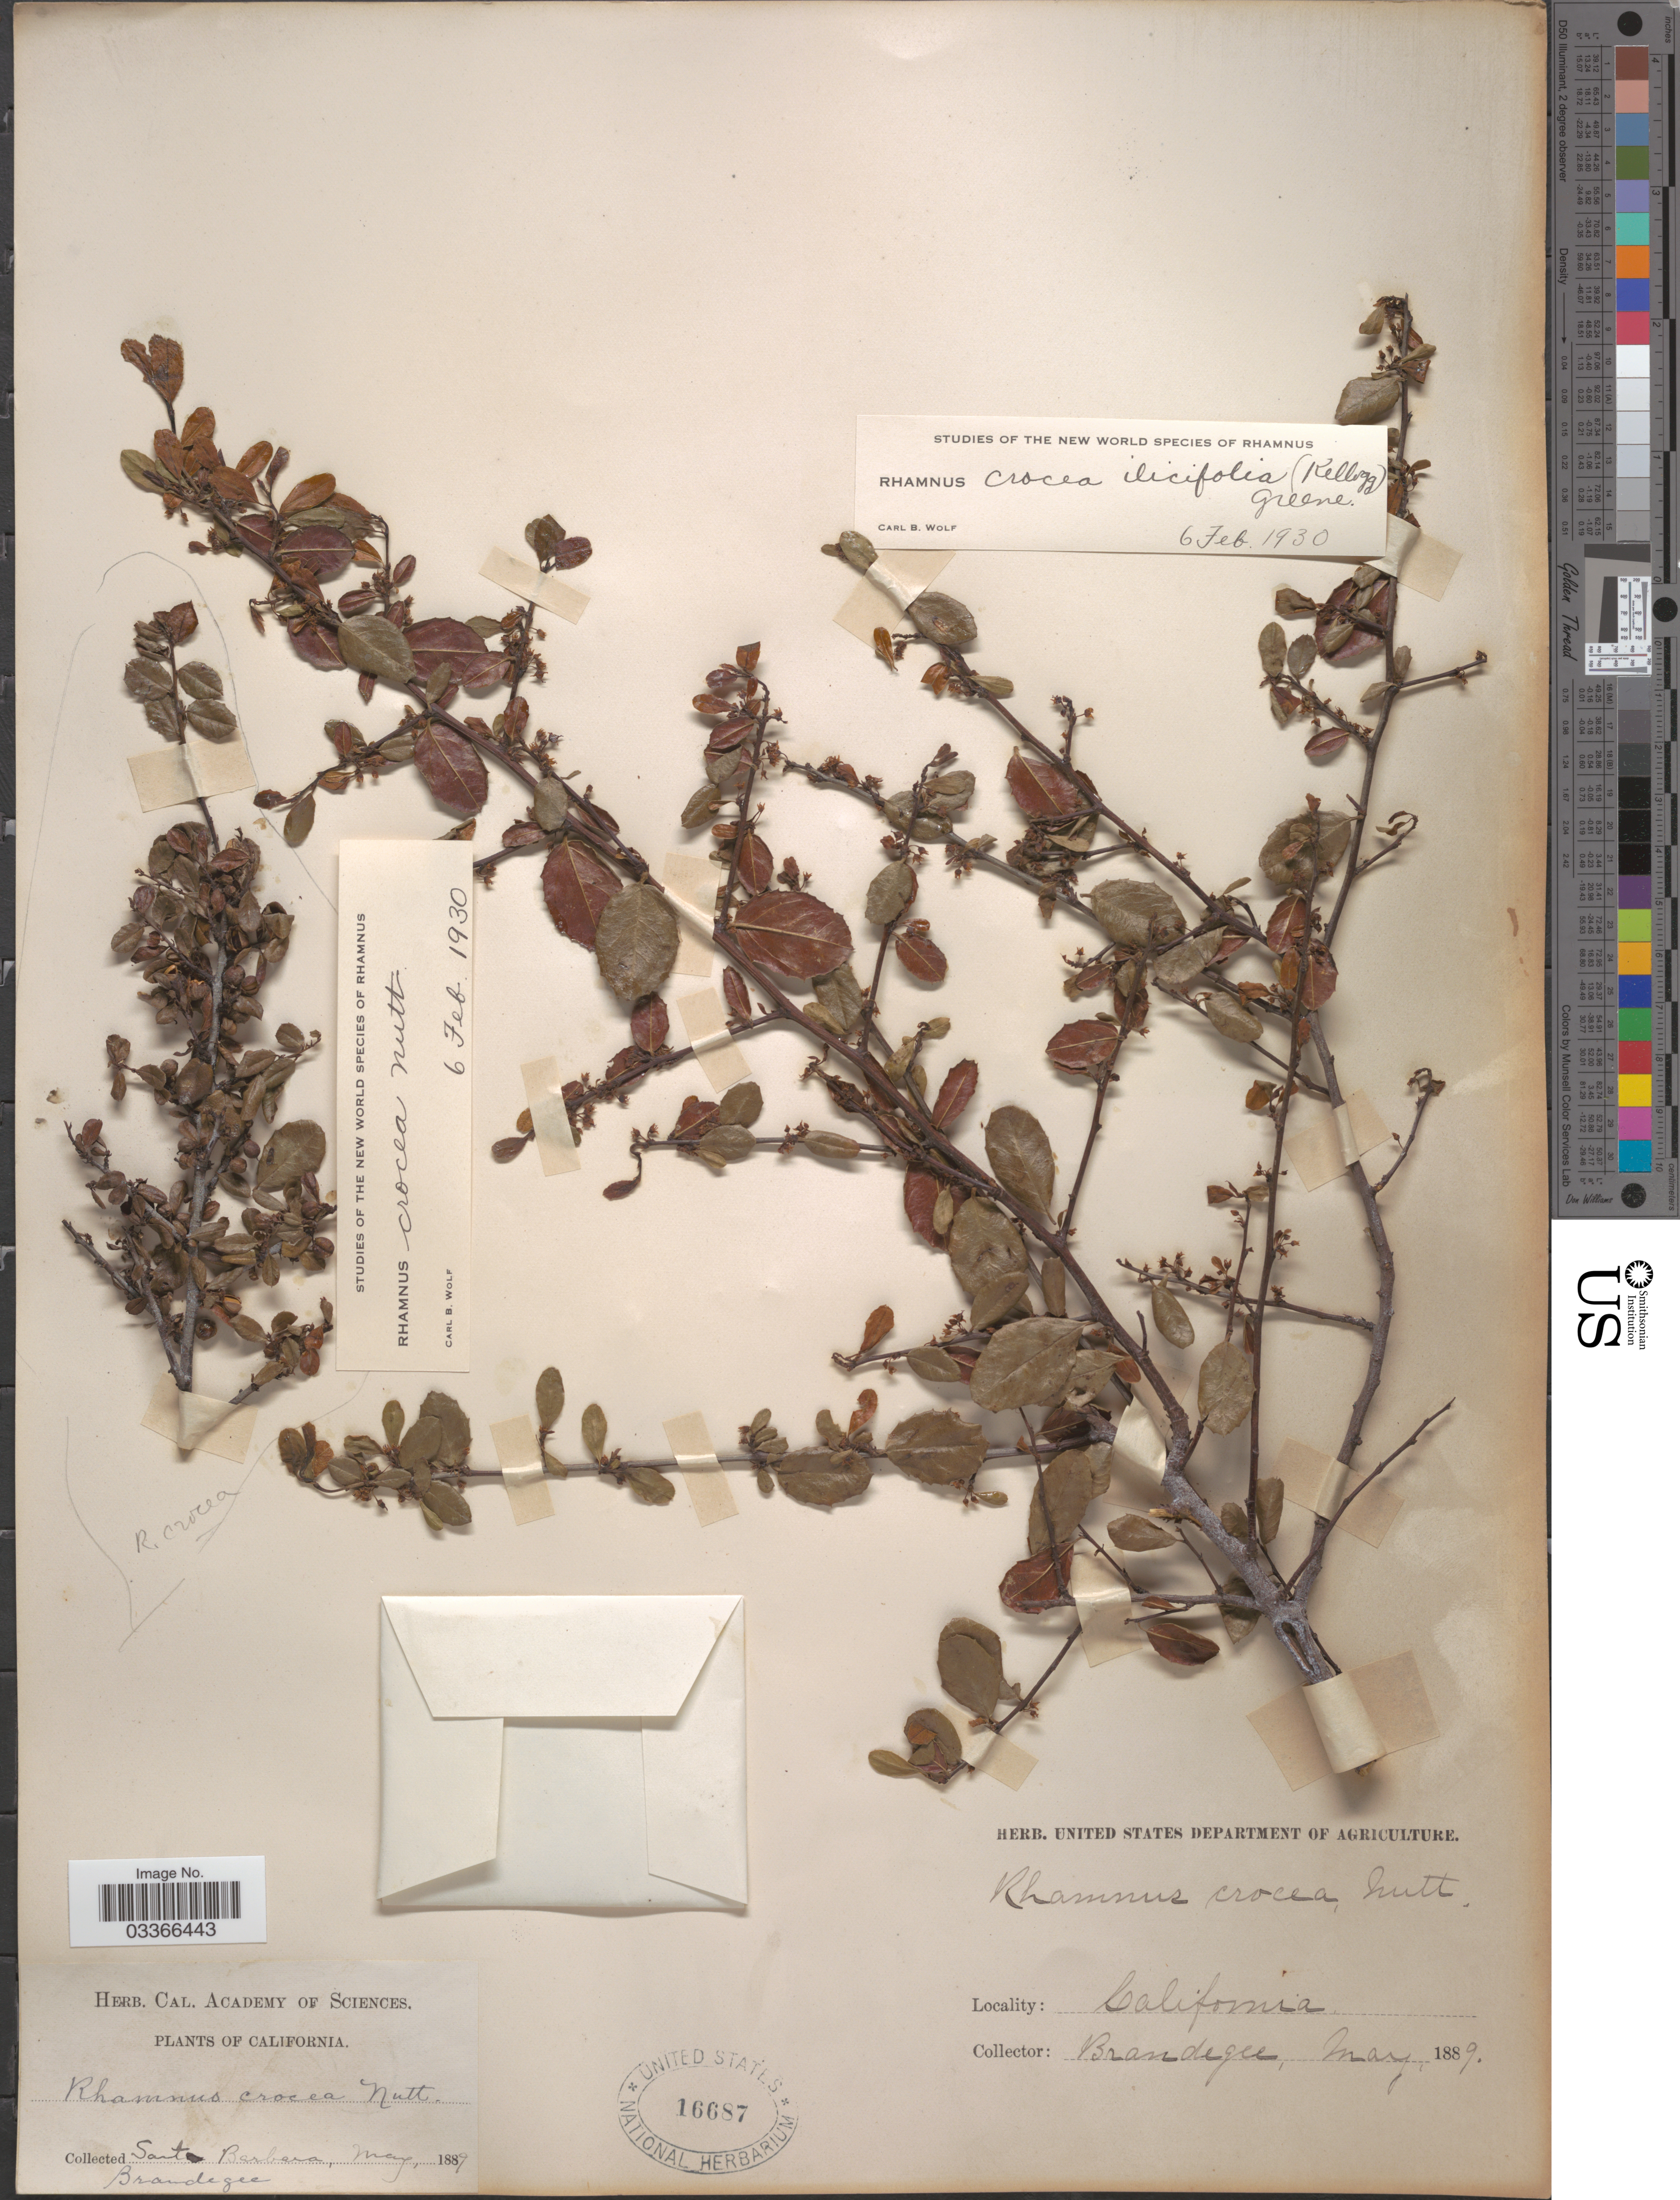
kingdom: Plantae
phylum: Tracheophyta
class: Magnoliopsida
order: Rosales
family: Rhamnaceae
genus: Rhamnus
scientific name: Rhamnus crocea var. ilicifolia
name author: (Kellogg) Greene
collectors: -- Brandegee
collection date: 1889-05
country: United States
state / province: California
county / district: Santa Barbara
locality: Santa Barbara.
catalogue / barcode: US 16687